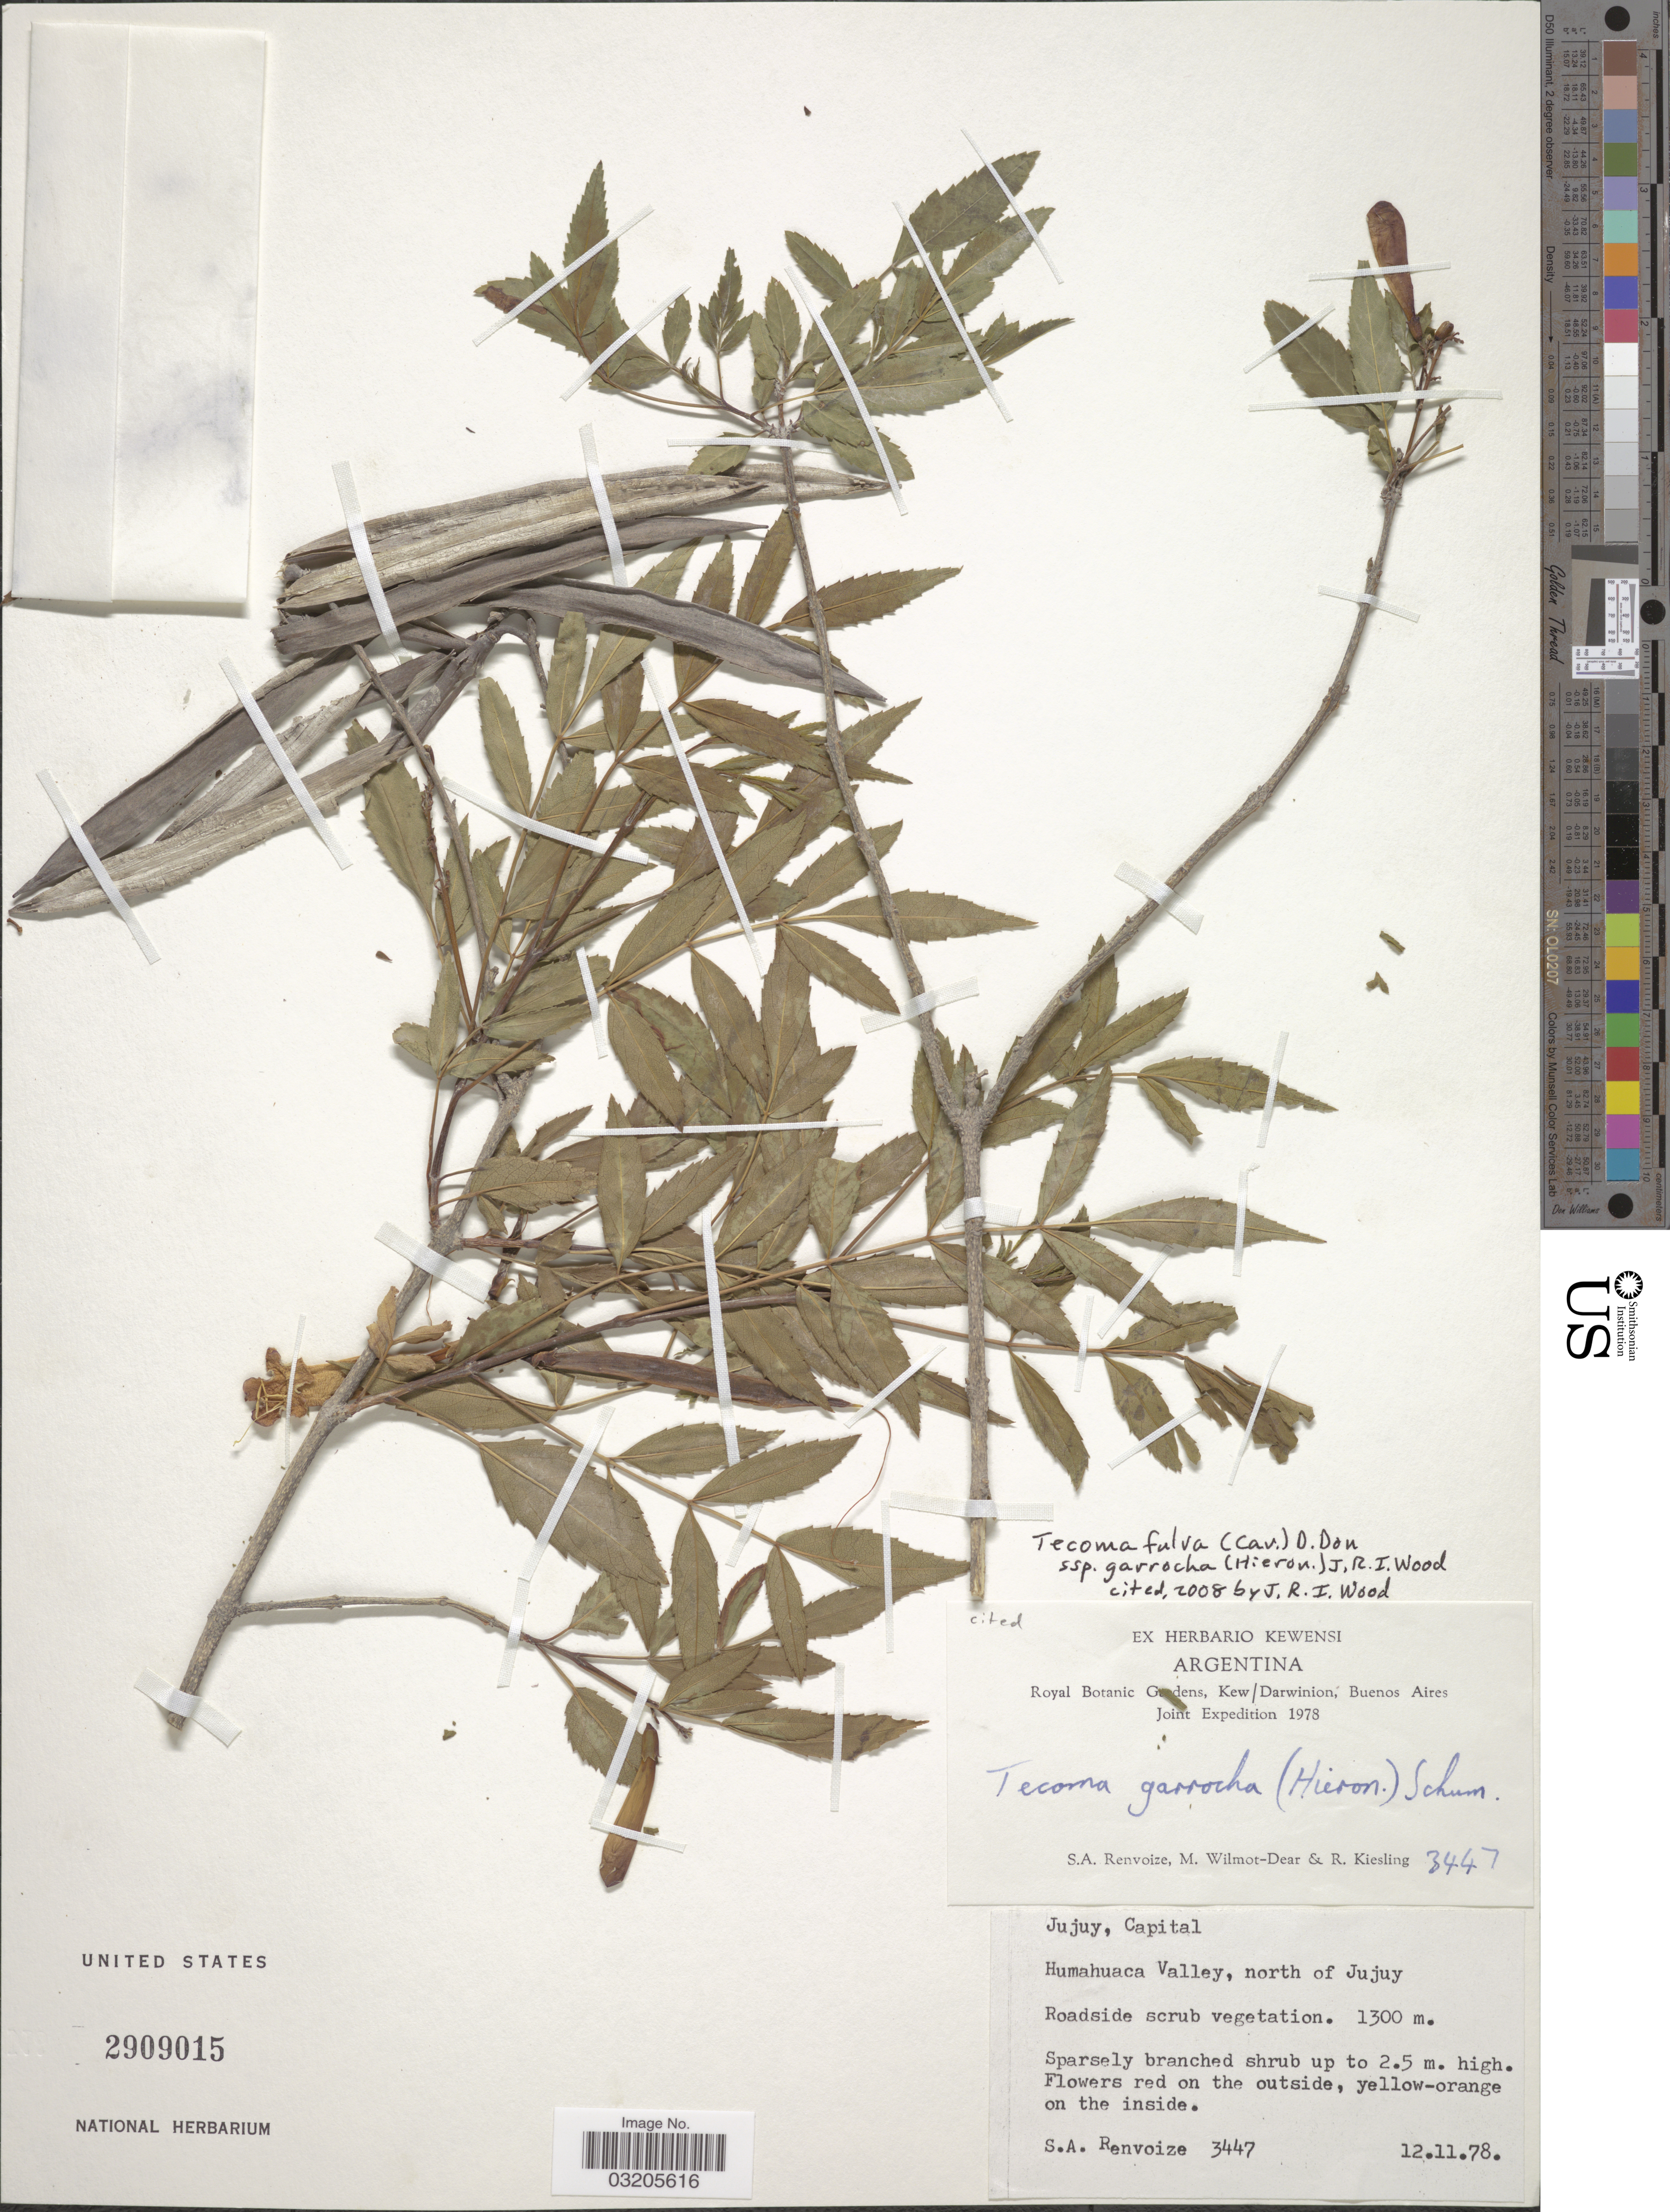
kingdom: Plantae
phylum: Tracheophyta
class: Magnoliopsida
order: Lamiales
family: Bignoniaceae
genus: Tecoma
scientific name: Tecoma stans subsp. garrocha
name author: J.R.I. Wood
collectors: S. A. Renvoize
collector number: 3447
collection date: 1978-11-12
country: Argentina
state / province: Jujuy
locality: Capital. Humahuaca Valley, north of Jujuy.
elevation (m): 1300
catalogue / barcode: US 2909015